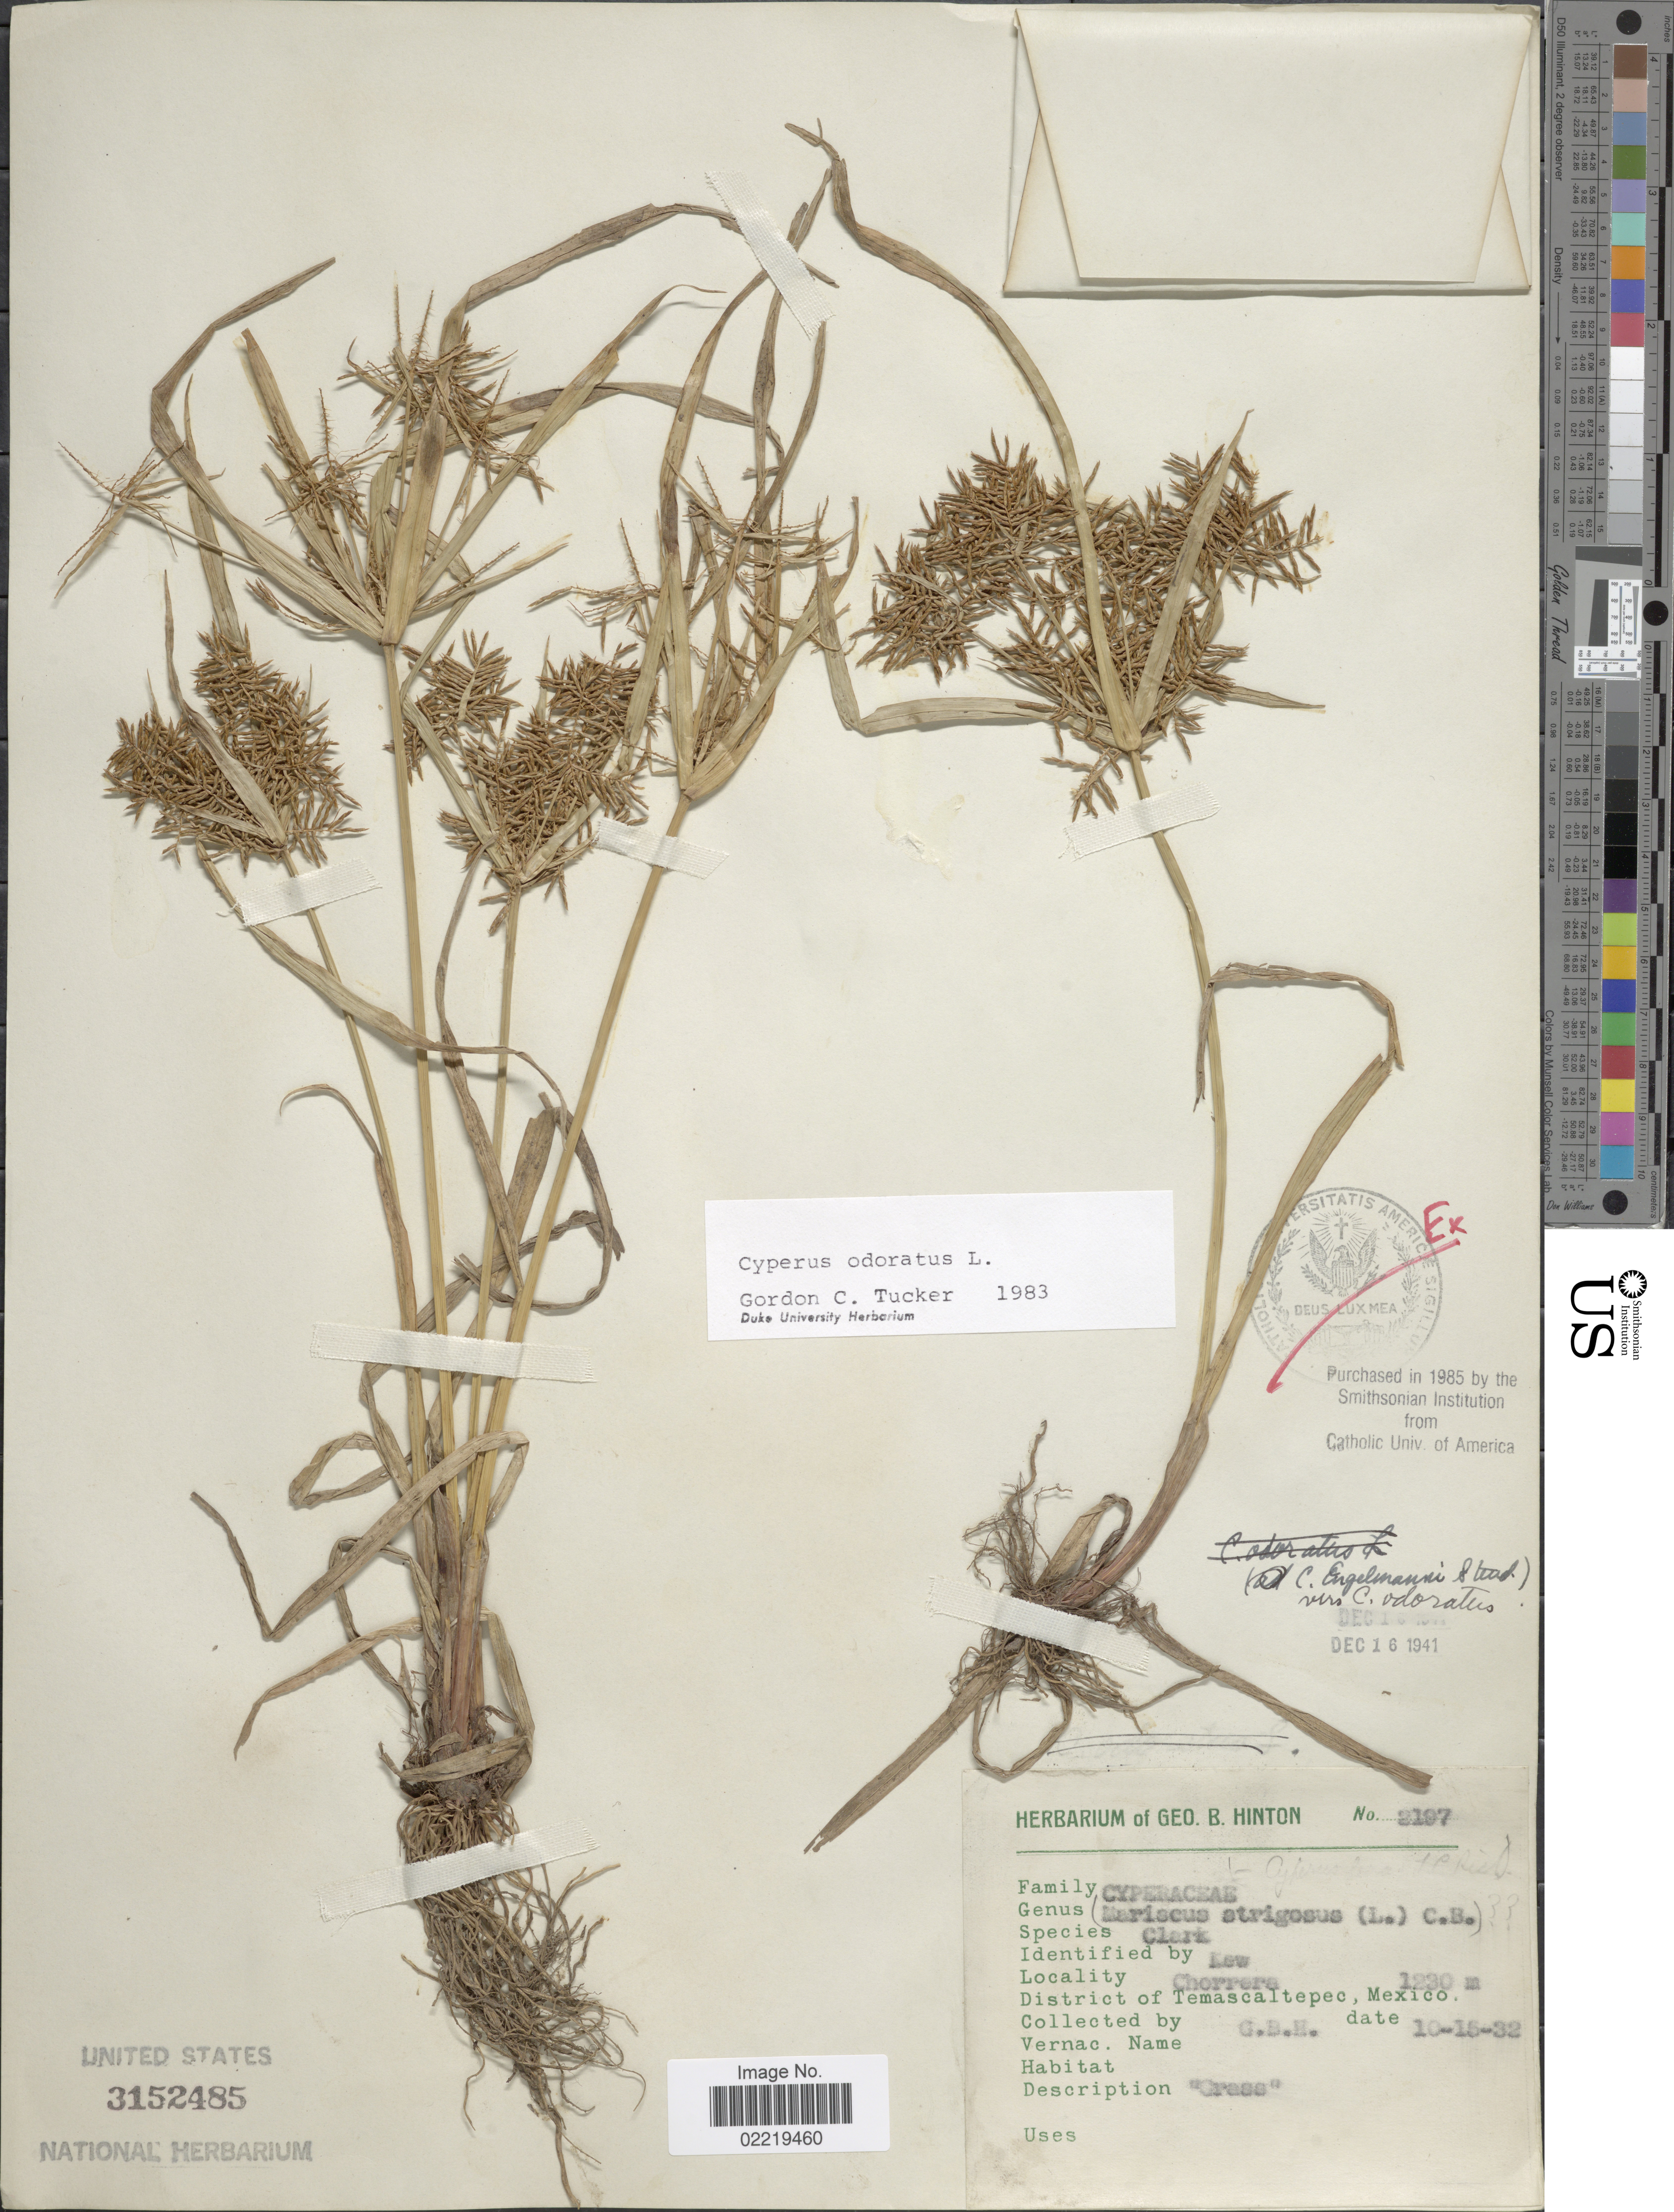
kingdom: Plantae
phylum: Tracheophyta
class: Liliopsida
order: Poales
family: Cyperaceae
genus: Cyperus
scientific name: Cyperus odoratus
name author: L.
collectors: G. B. Hinton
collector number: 2197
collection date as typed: Transcribed d/m/y: 15/10/32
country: Mexico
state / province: México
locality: Chorrera, District of Temascaltepec.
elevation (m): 1230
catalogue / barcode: US 3152485